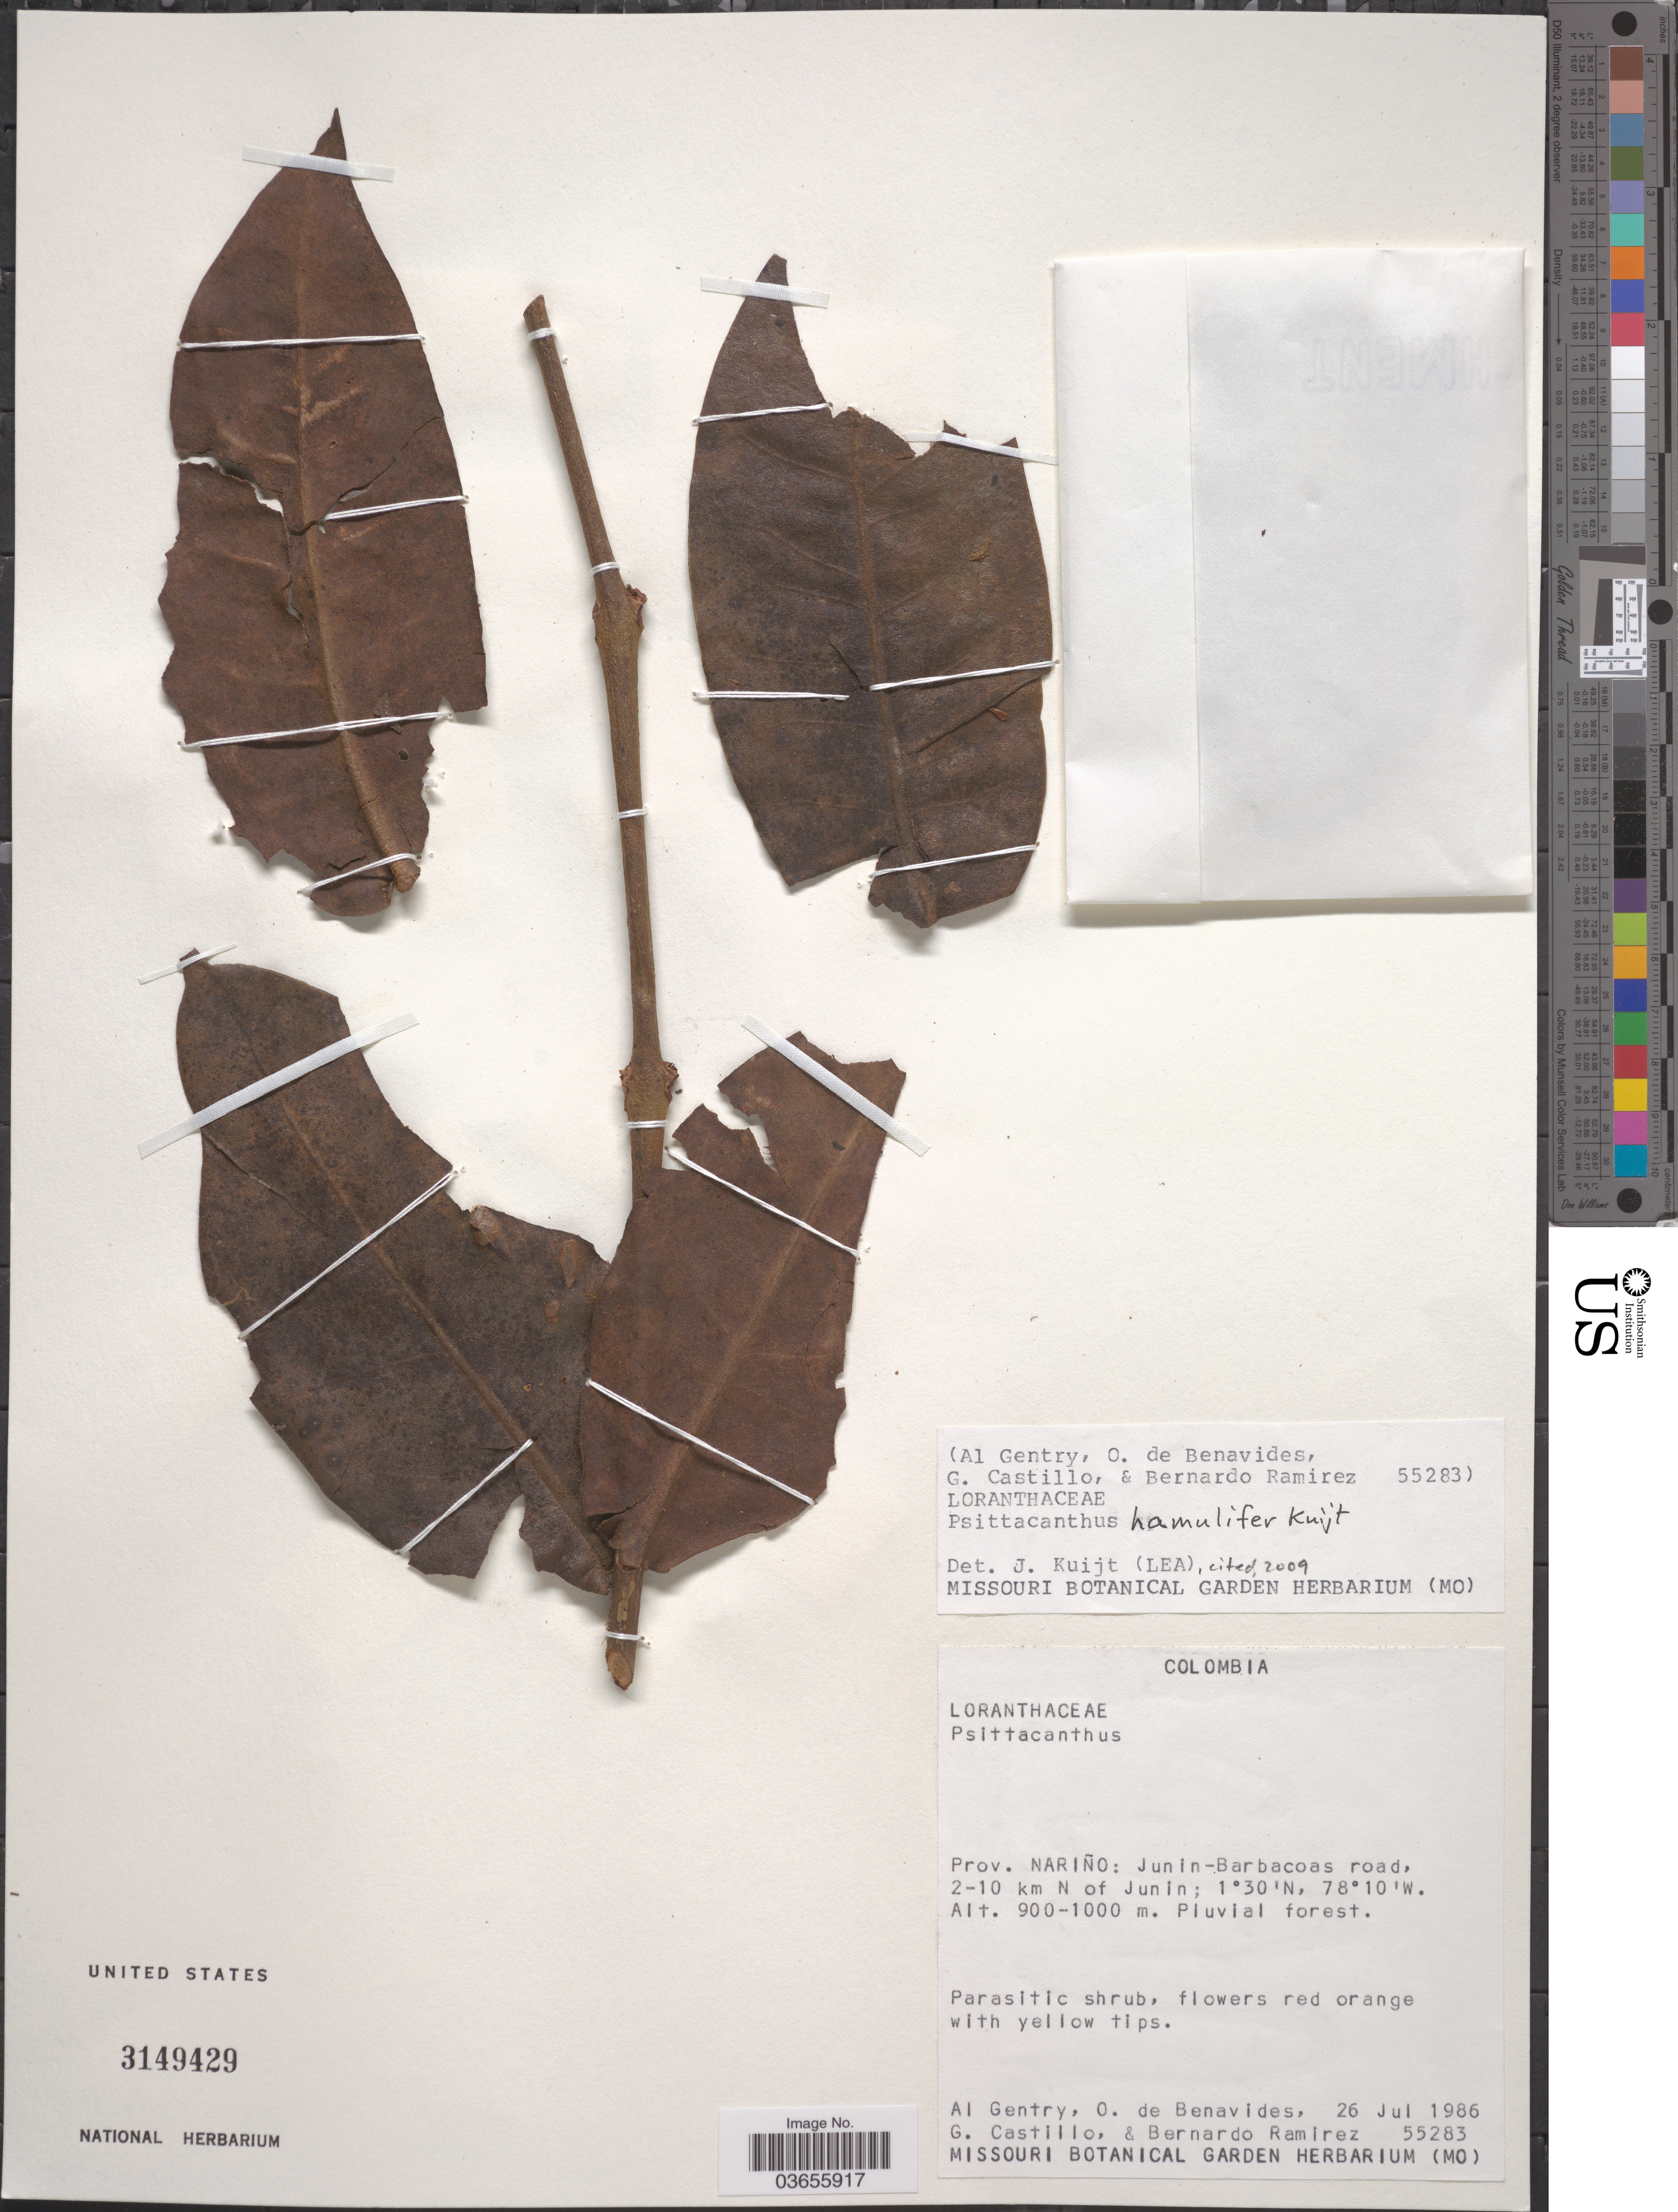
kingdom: Plantae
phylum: Tracheophyta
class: Magnoliopsida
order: Santalales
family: Loranthaceae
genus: Psittacanthus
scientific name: Psittacanthus hamulifer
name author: Kuijt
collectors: A. H. Gentry, Olga S. de Benavides, G. Castillo & B. Ramírez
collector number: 55283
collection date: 1986-07-26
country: Colombia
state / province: Nariño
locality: Junin-Barbacoas road, 2-10 km N of Junin.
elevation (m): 900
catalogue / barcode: US 3149429